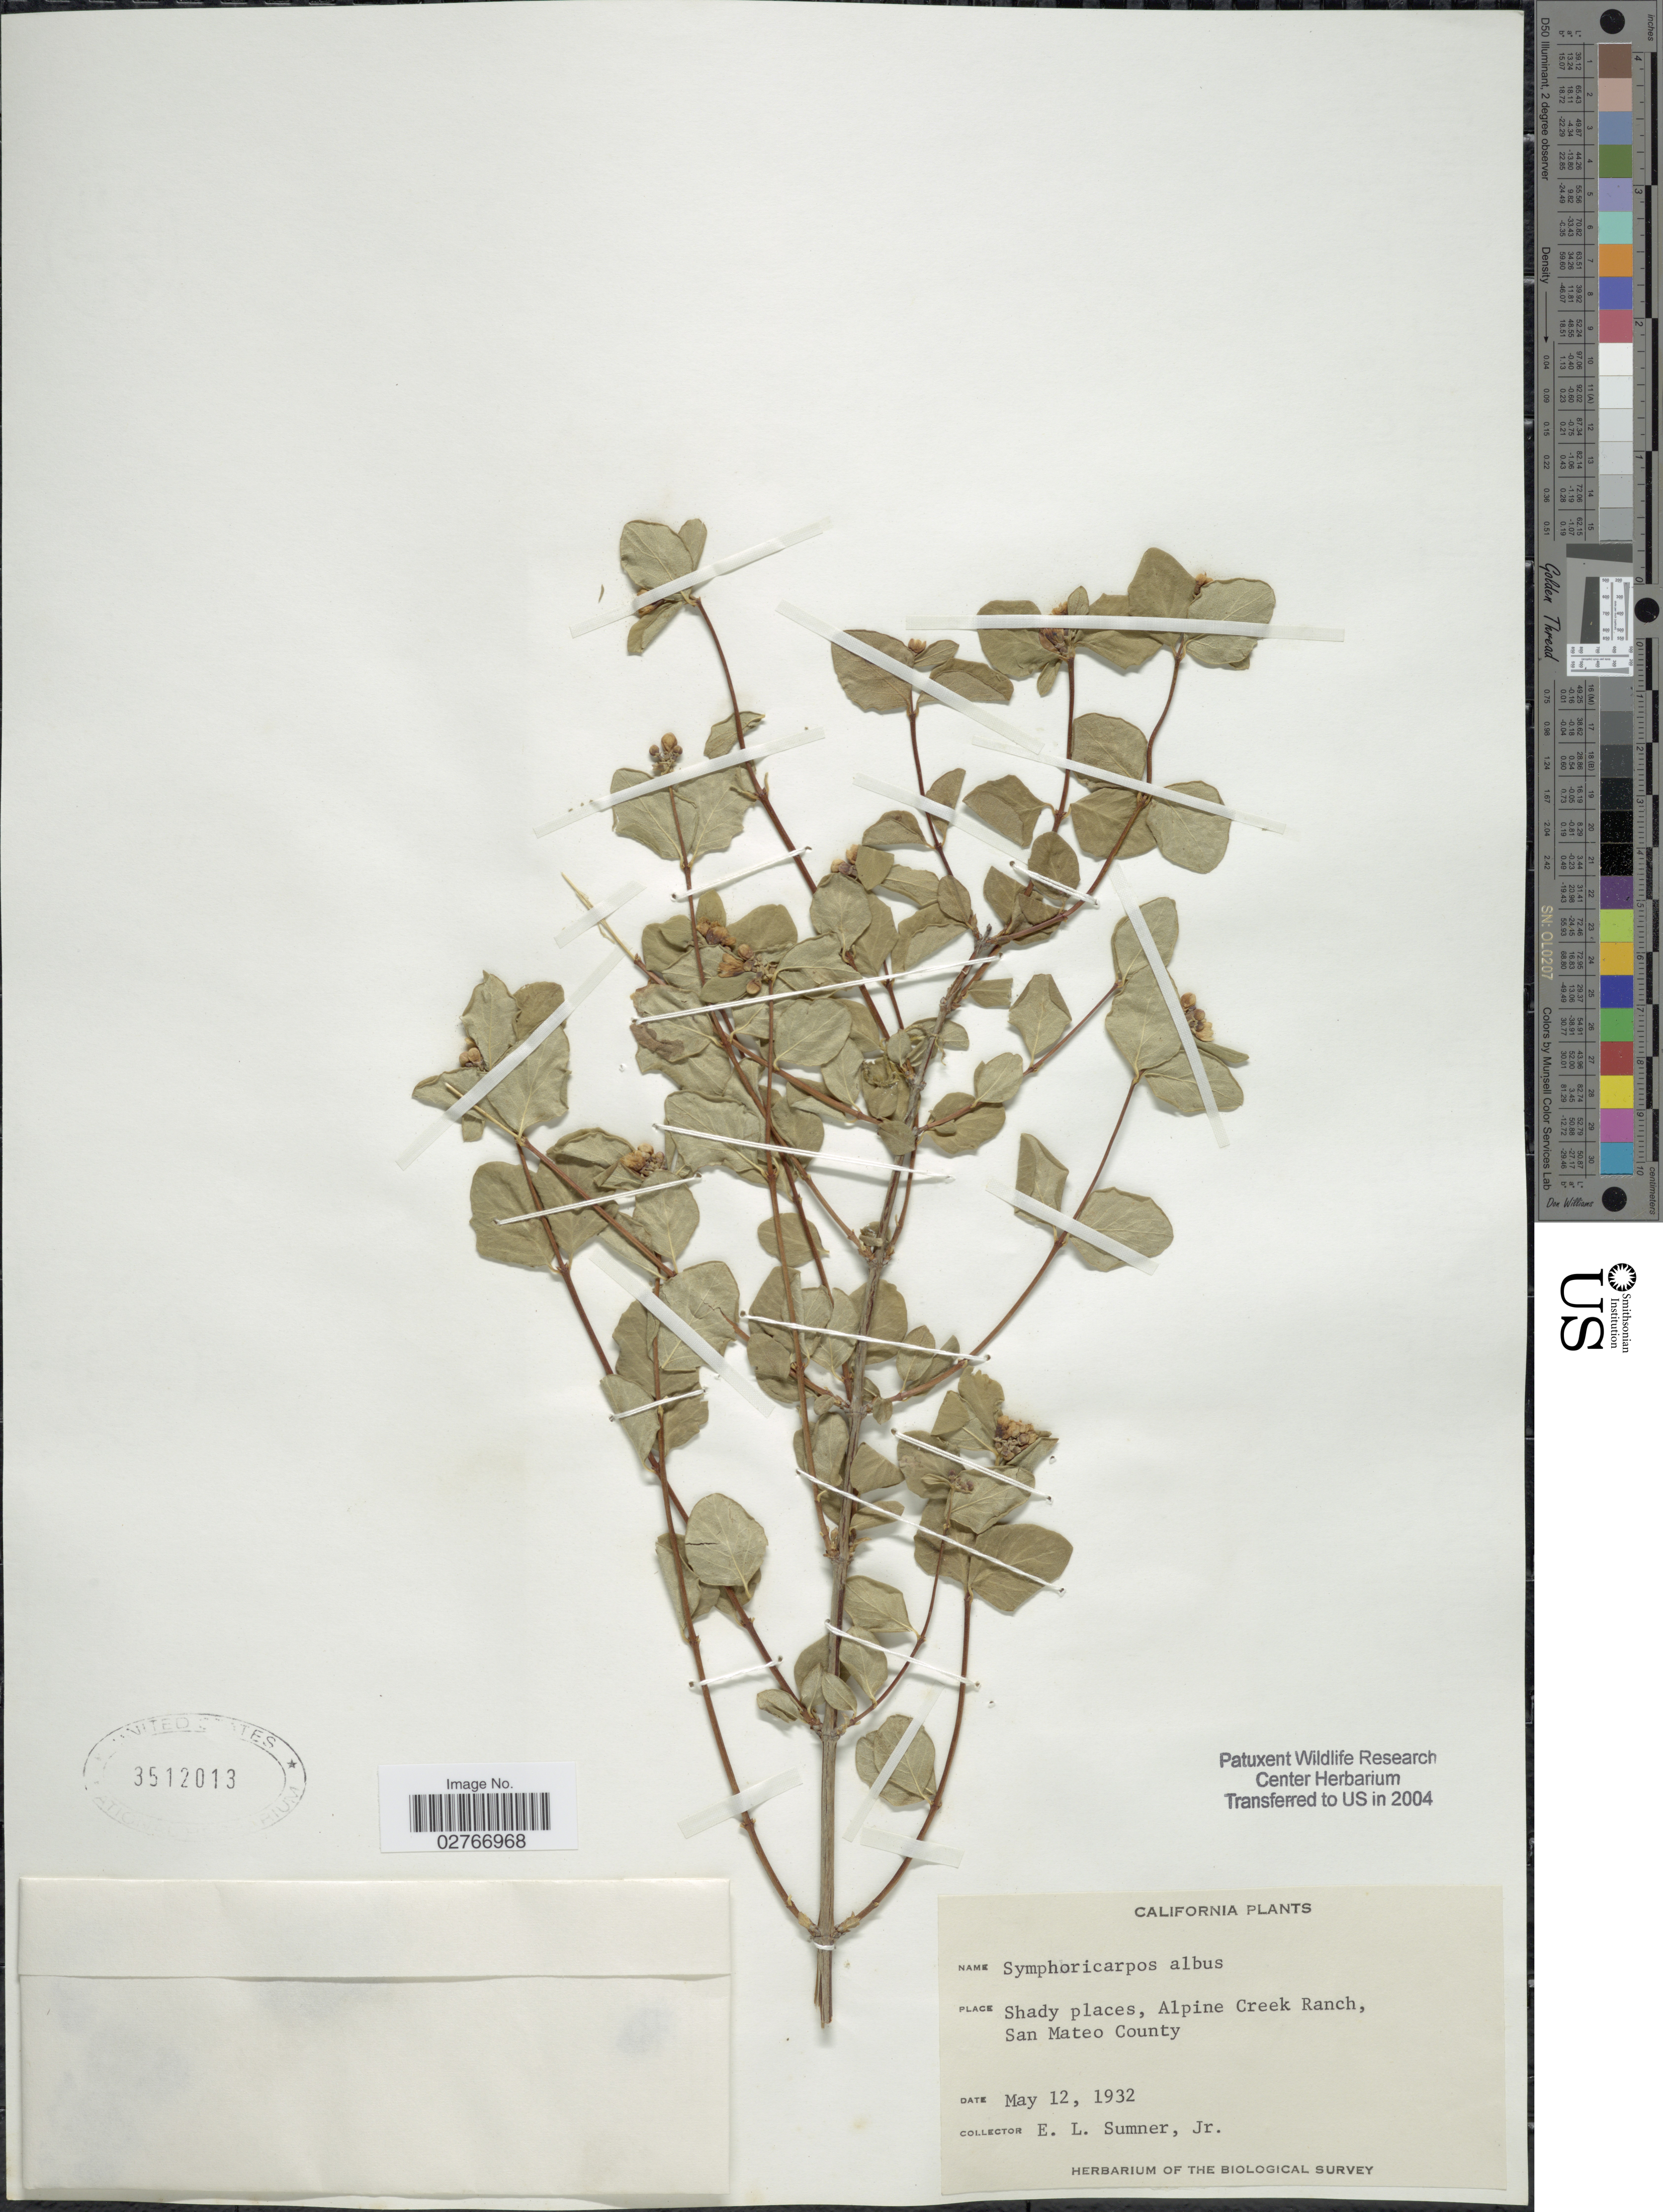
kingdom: Plantae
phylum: Tracheophyta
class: Magnoliopsida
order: Dipsacales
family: Caprifoliaceae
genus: Symphoricarpos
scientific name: Symphoricarpos albus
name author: (L.) S.F. Blake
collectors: E. Sumner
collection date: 1932-05-12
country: United States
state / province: California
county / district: San Mateo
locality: Alpine Creek Ranch, San Mateo County.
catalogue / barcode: US 3512013